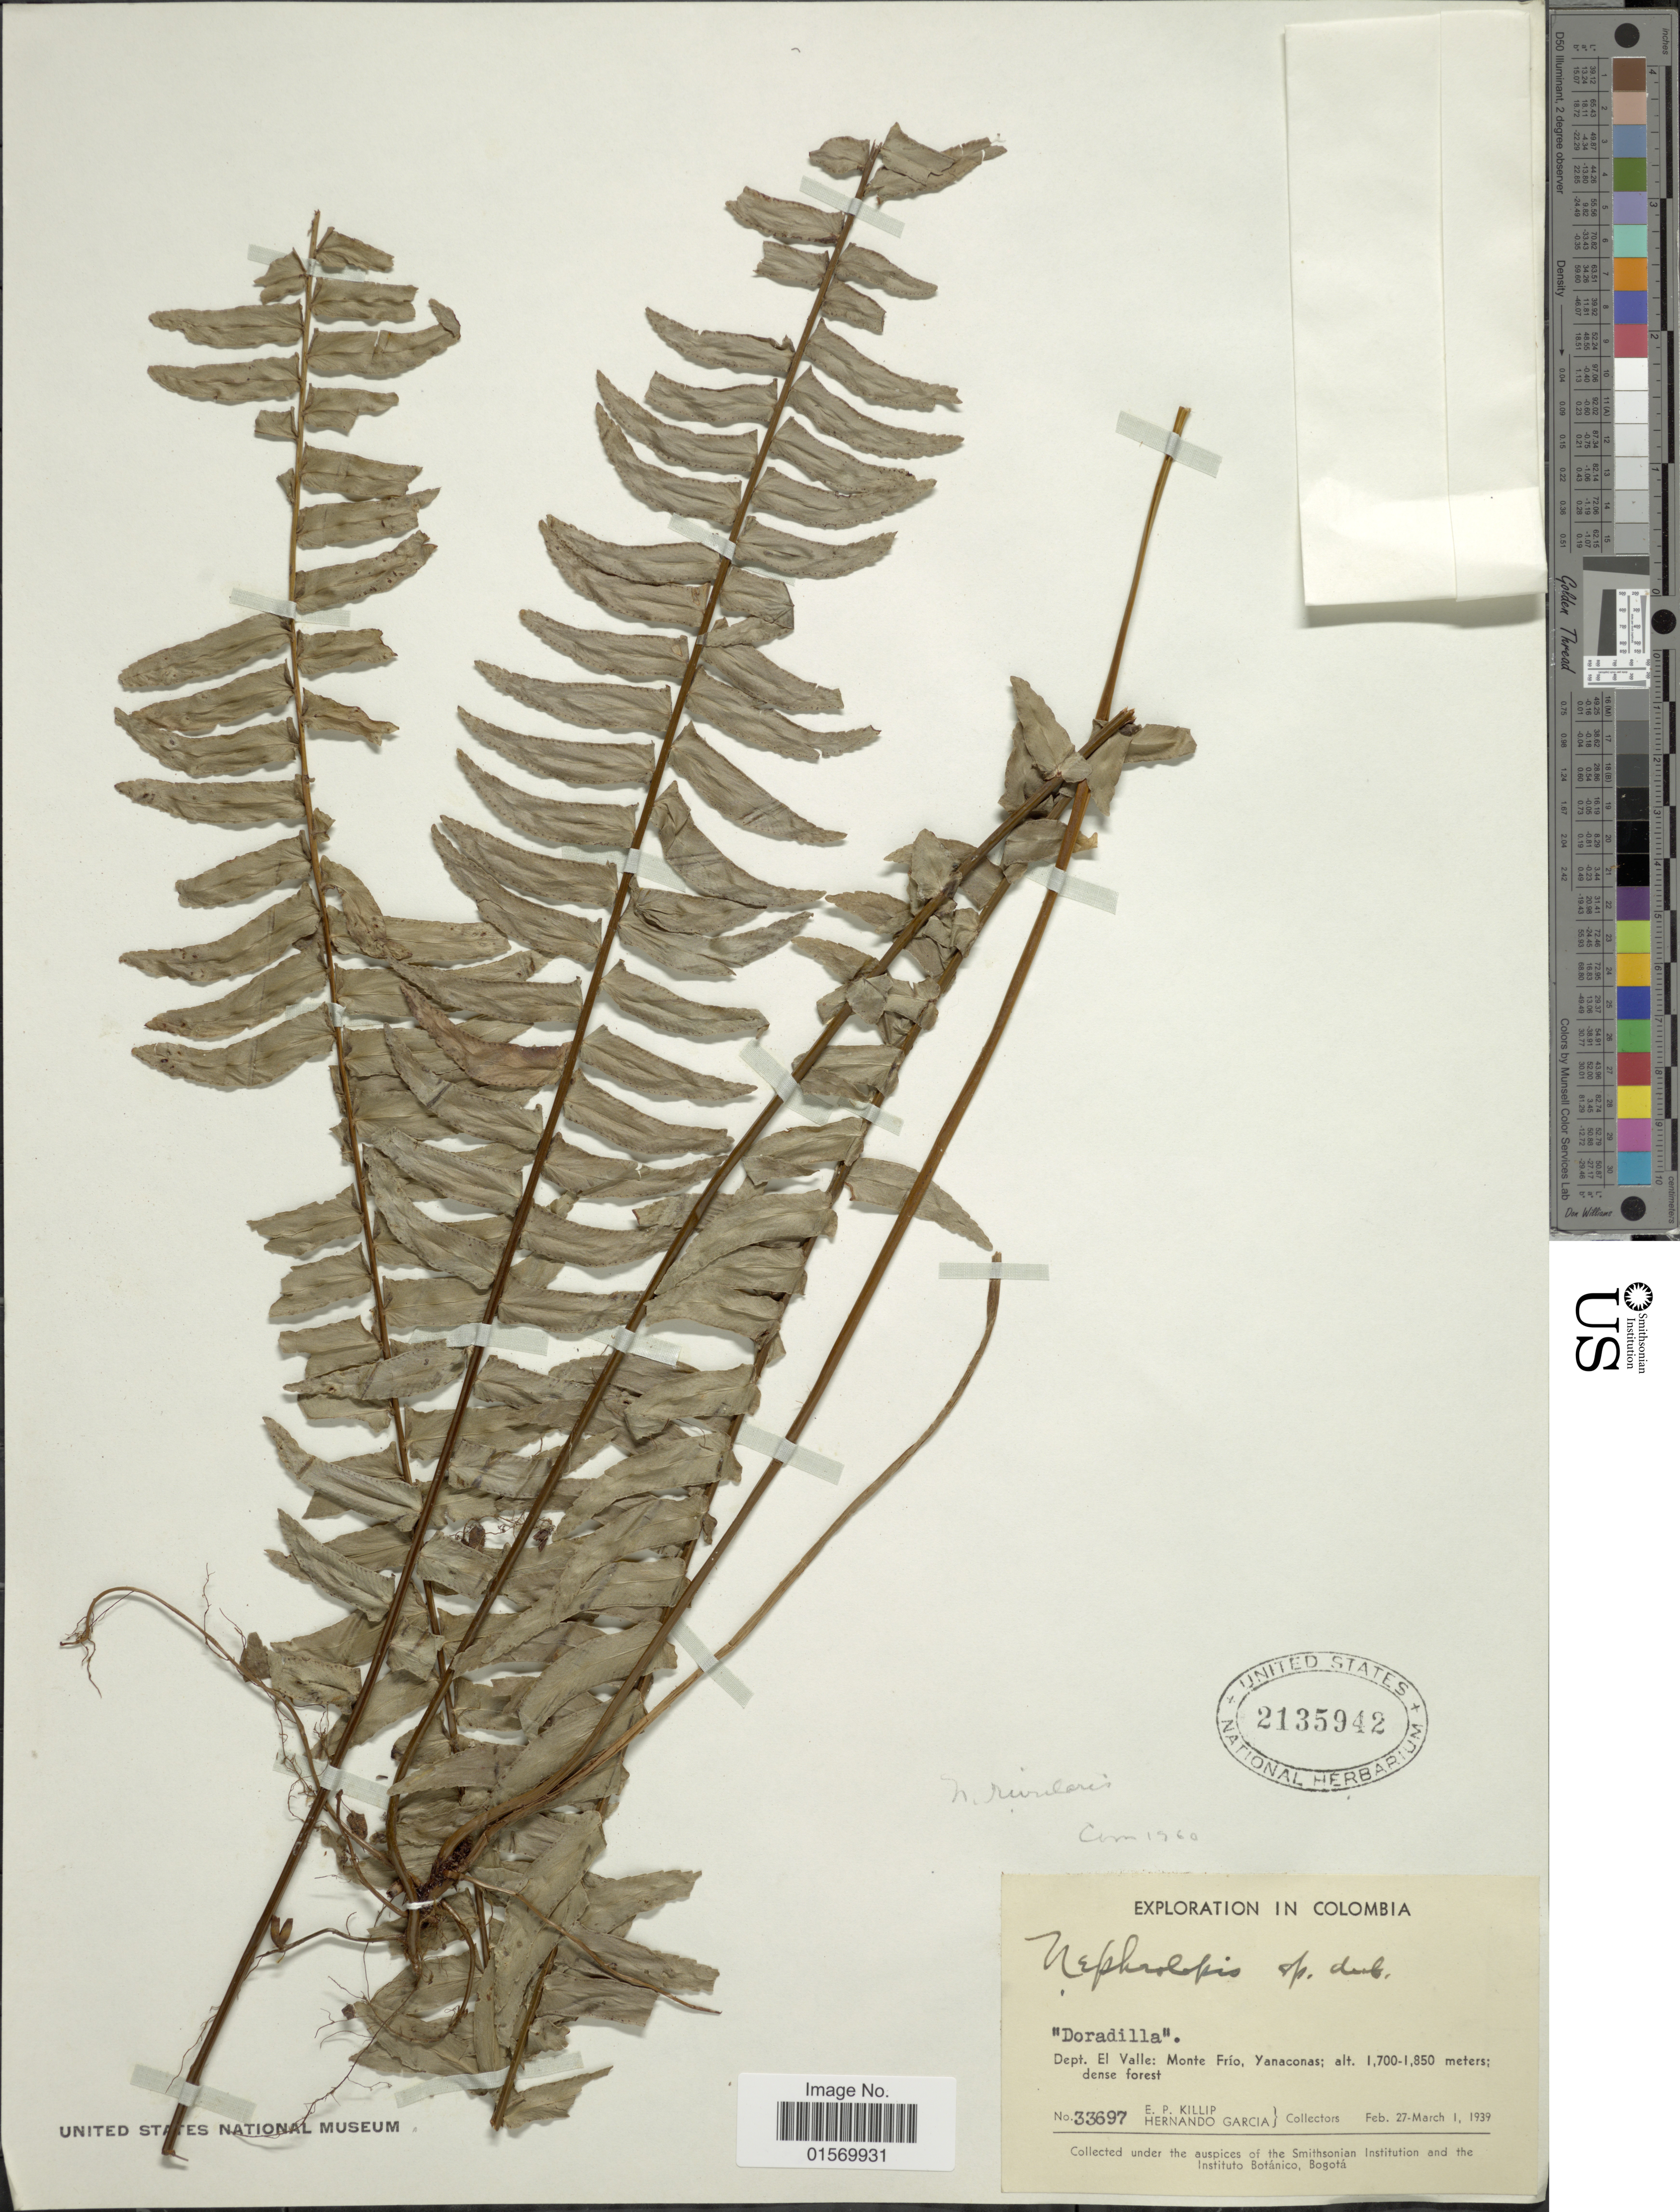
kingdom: Plantae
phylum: Tracheophyta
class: Polypodiopsida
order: Polypodiales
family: Nephrolepidaceae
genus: Nephrolepis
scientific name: Nephrolepis pendula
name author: (Raddi) J. Sm.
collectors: E. P. Killip & H. Garcia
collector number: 33697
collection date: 1939-02-27/1939-03-01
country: Colombia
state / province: Valle del Cauca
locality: Monte Frio, Yanaconas, "Doradilla".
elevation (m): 1700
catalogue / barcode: US 2135942